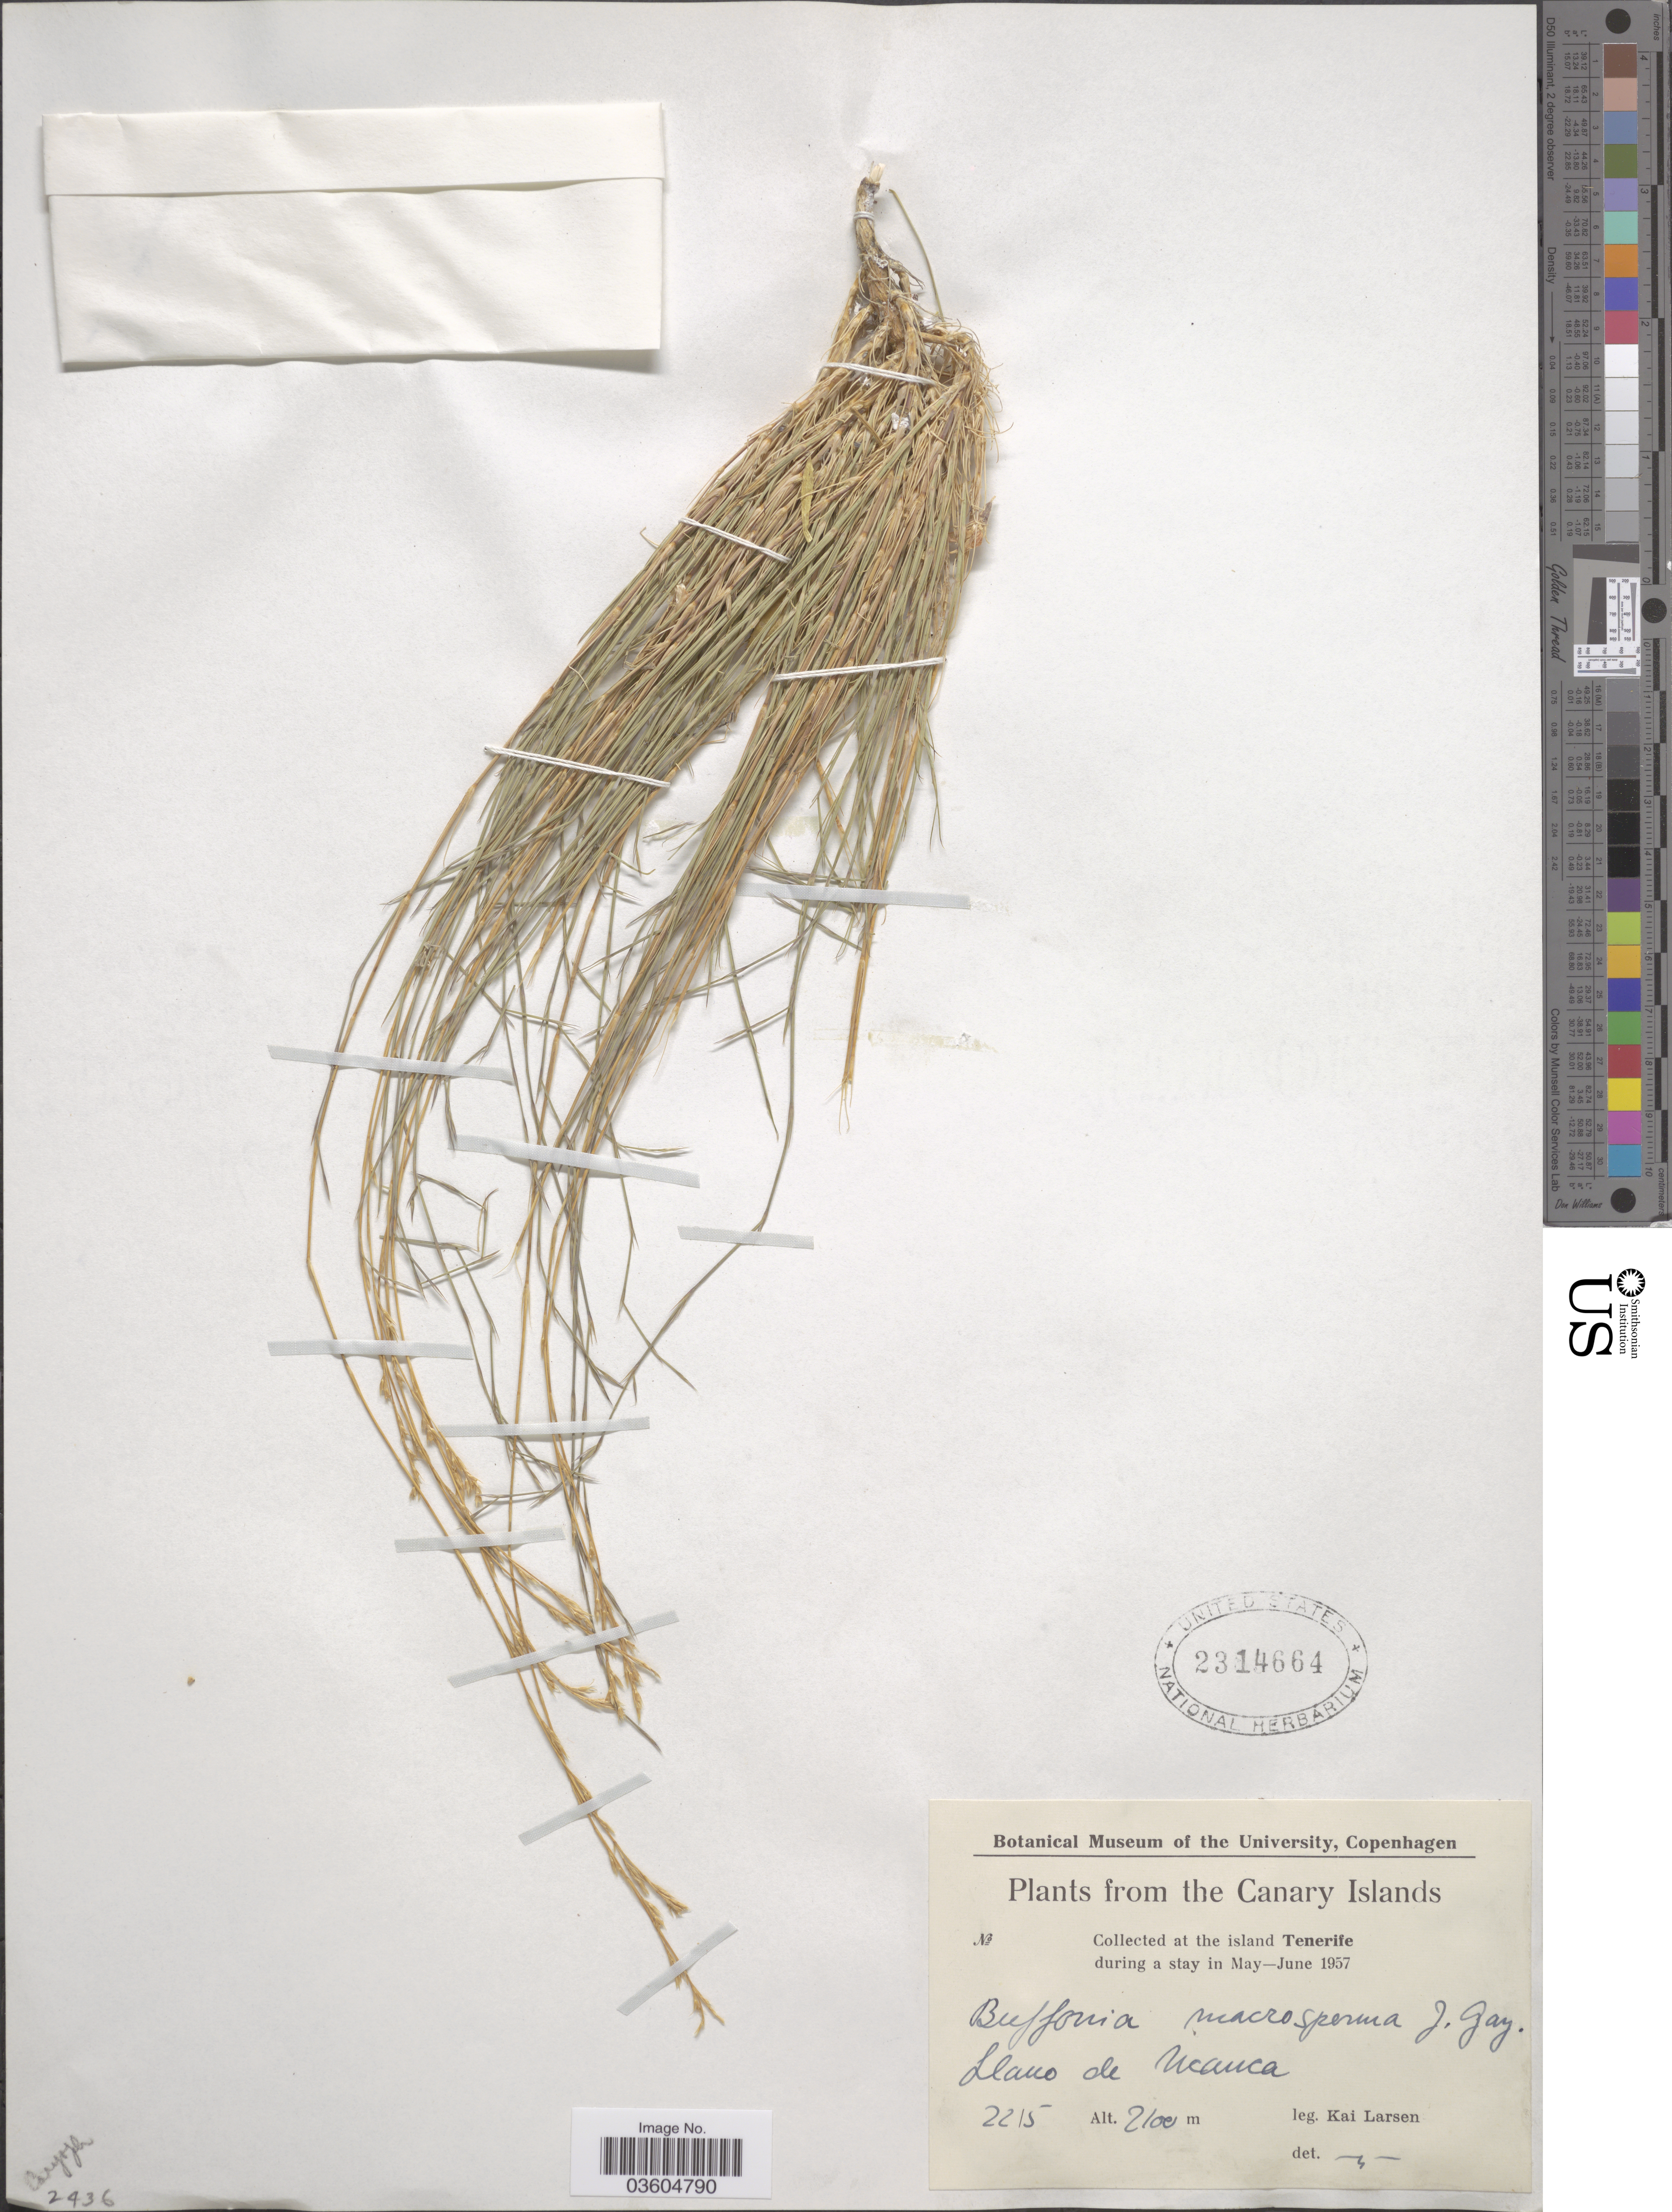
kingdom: Plantae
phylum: Tracheophyta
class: Magnoliopsida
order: Caryophyllales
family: Caryophyllaceae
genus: Bufonia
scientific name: Bufonia macrosperma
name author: J. Gay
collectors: K. Larsen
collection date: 1957-05-22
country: Spain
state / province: Canarias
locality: Canary Islands. The island Tenerife. Llano de Ucanco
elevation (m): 2100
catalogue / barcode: US 2314664